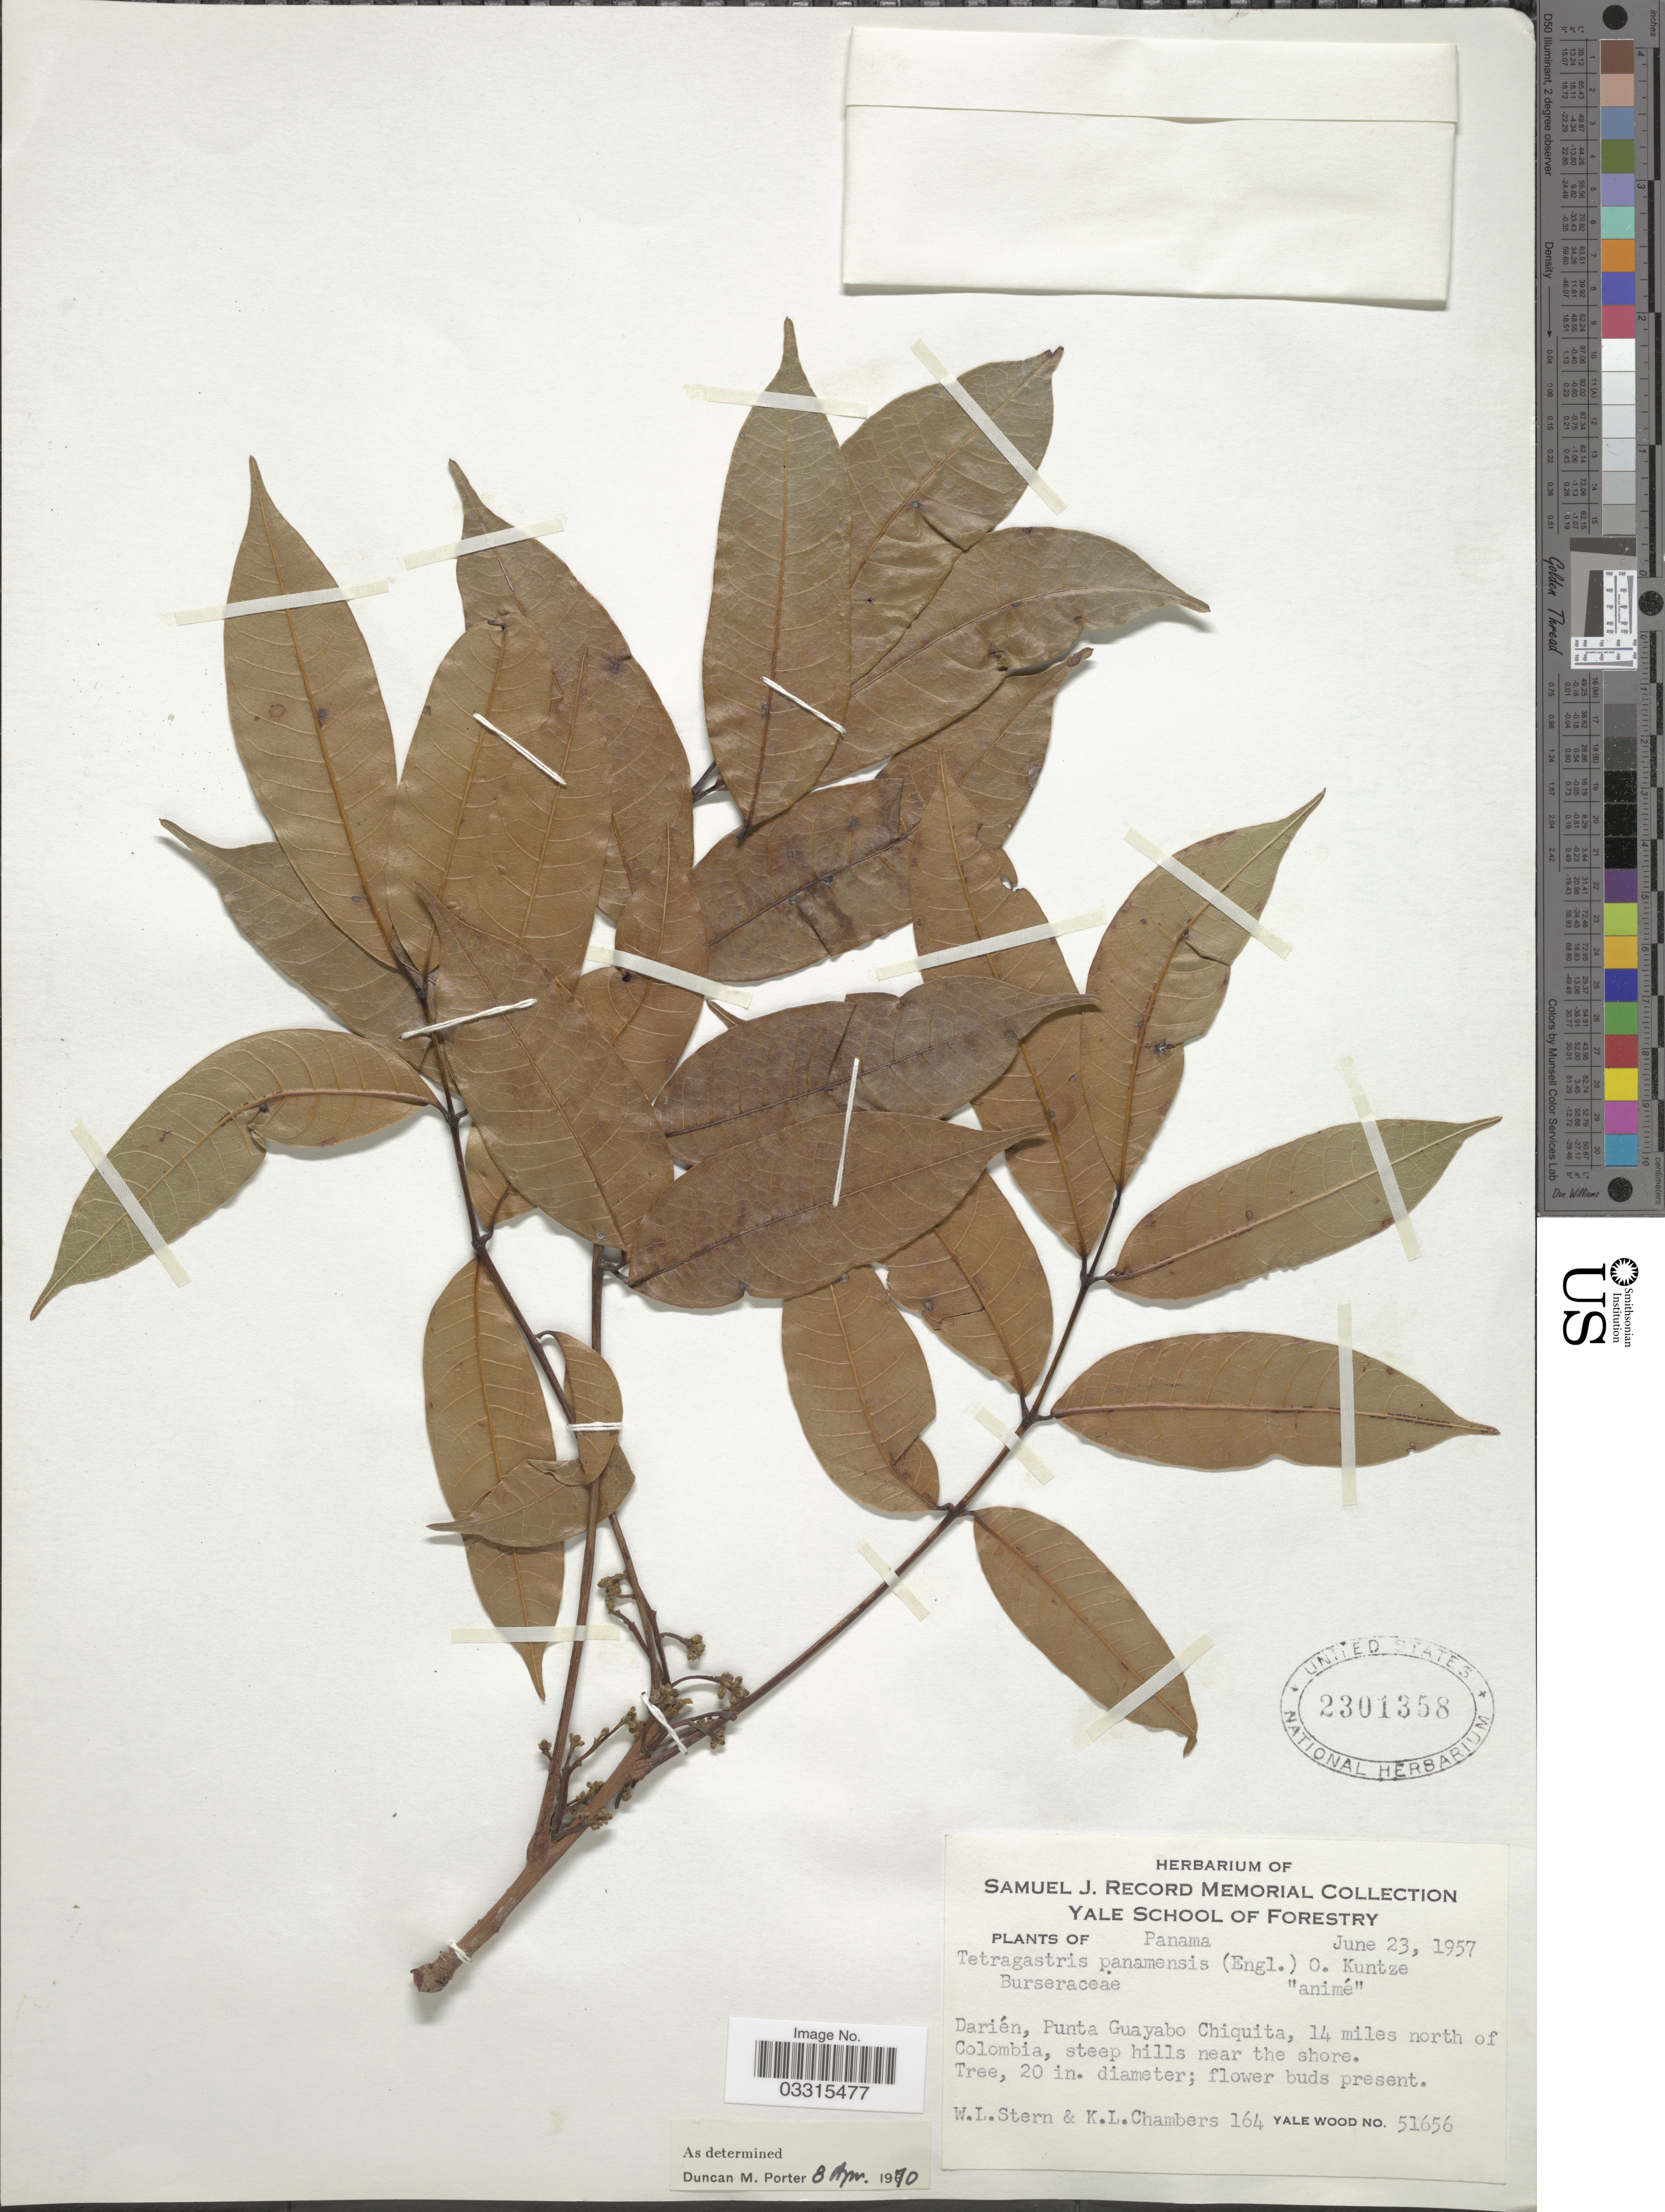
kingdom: Plantae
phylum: Tracheophyta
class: Magnoliopsida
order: Sapindales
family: Burseraceae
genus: Protium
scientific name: Protium stevensonii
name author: (Standl.) Daly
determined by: Daly, Douglas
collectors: W. L. Stern & K. Chambers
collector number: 164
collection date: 1957-06-23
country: Panama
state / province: Darién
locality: Punta Guayabo Chiquita, 14 miles north of Colombia, steep hills near the shore.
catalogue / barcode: US 2301358